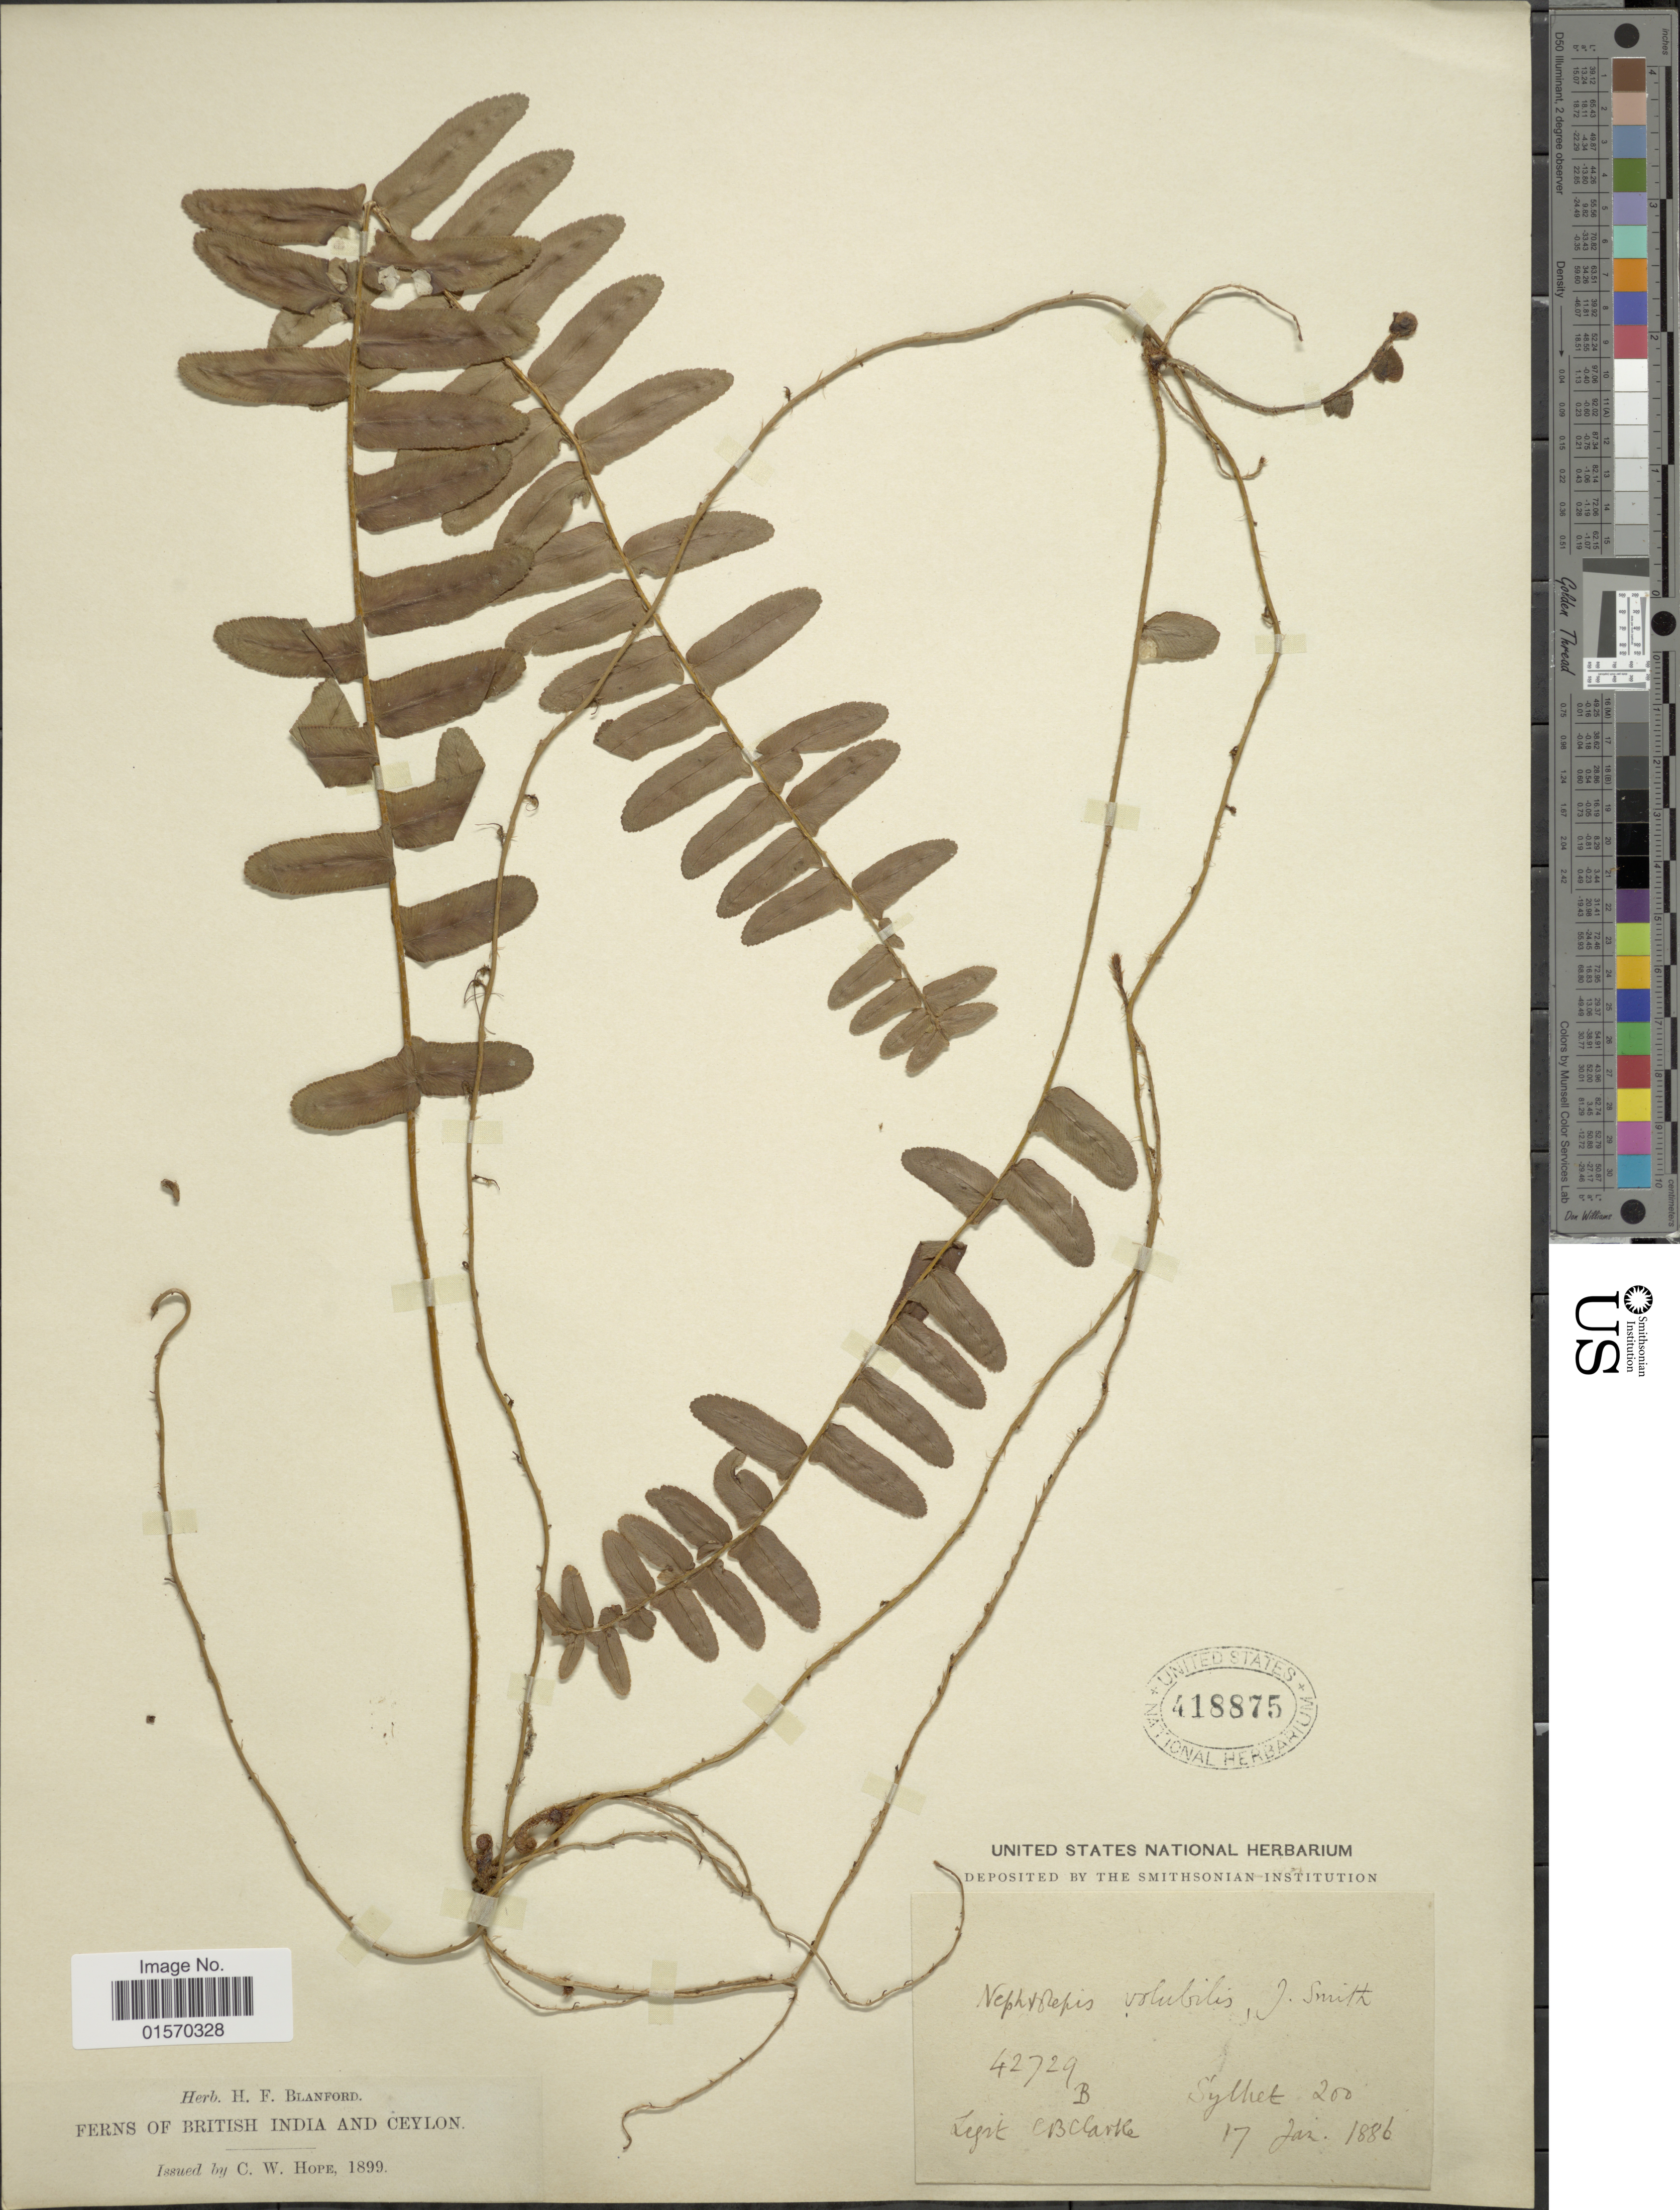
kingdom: Plantae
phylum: Tracheophyta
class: Polypodiopsida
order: Polypodiales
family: Nephrolepidaceae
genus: Nephrolepis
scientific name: Nephrolepis radicans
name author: (Burm.) Kuhn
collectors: C. B. Clarke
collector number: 42729B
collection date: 1886-01-17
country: Bangladesh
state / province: Sylhet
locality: British India and Ceylon. Sylhet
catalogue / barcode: US 418875